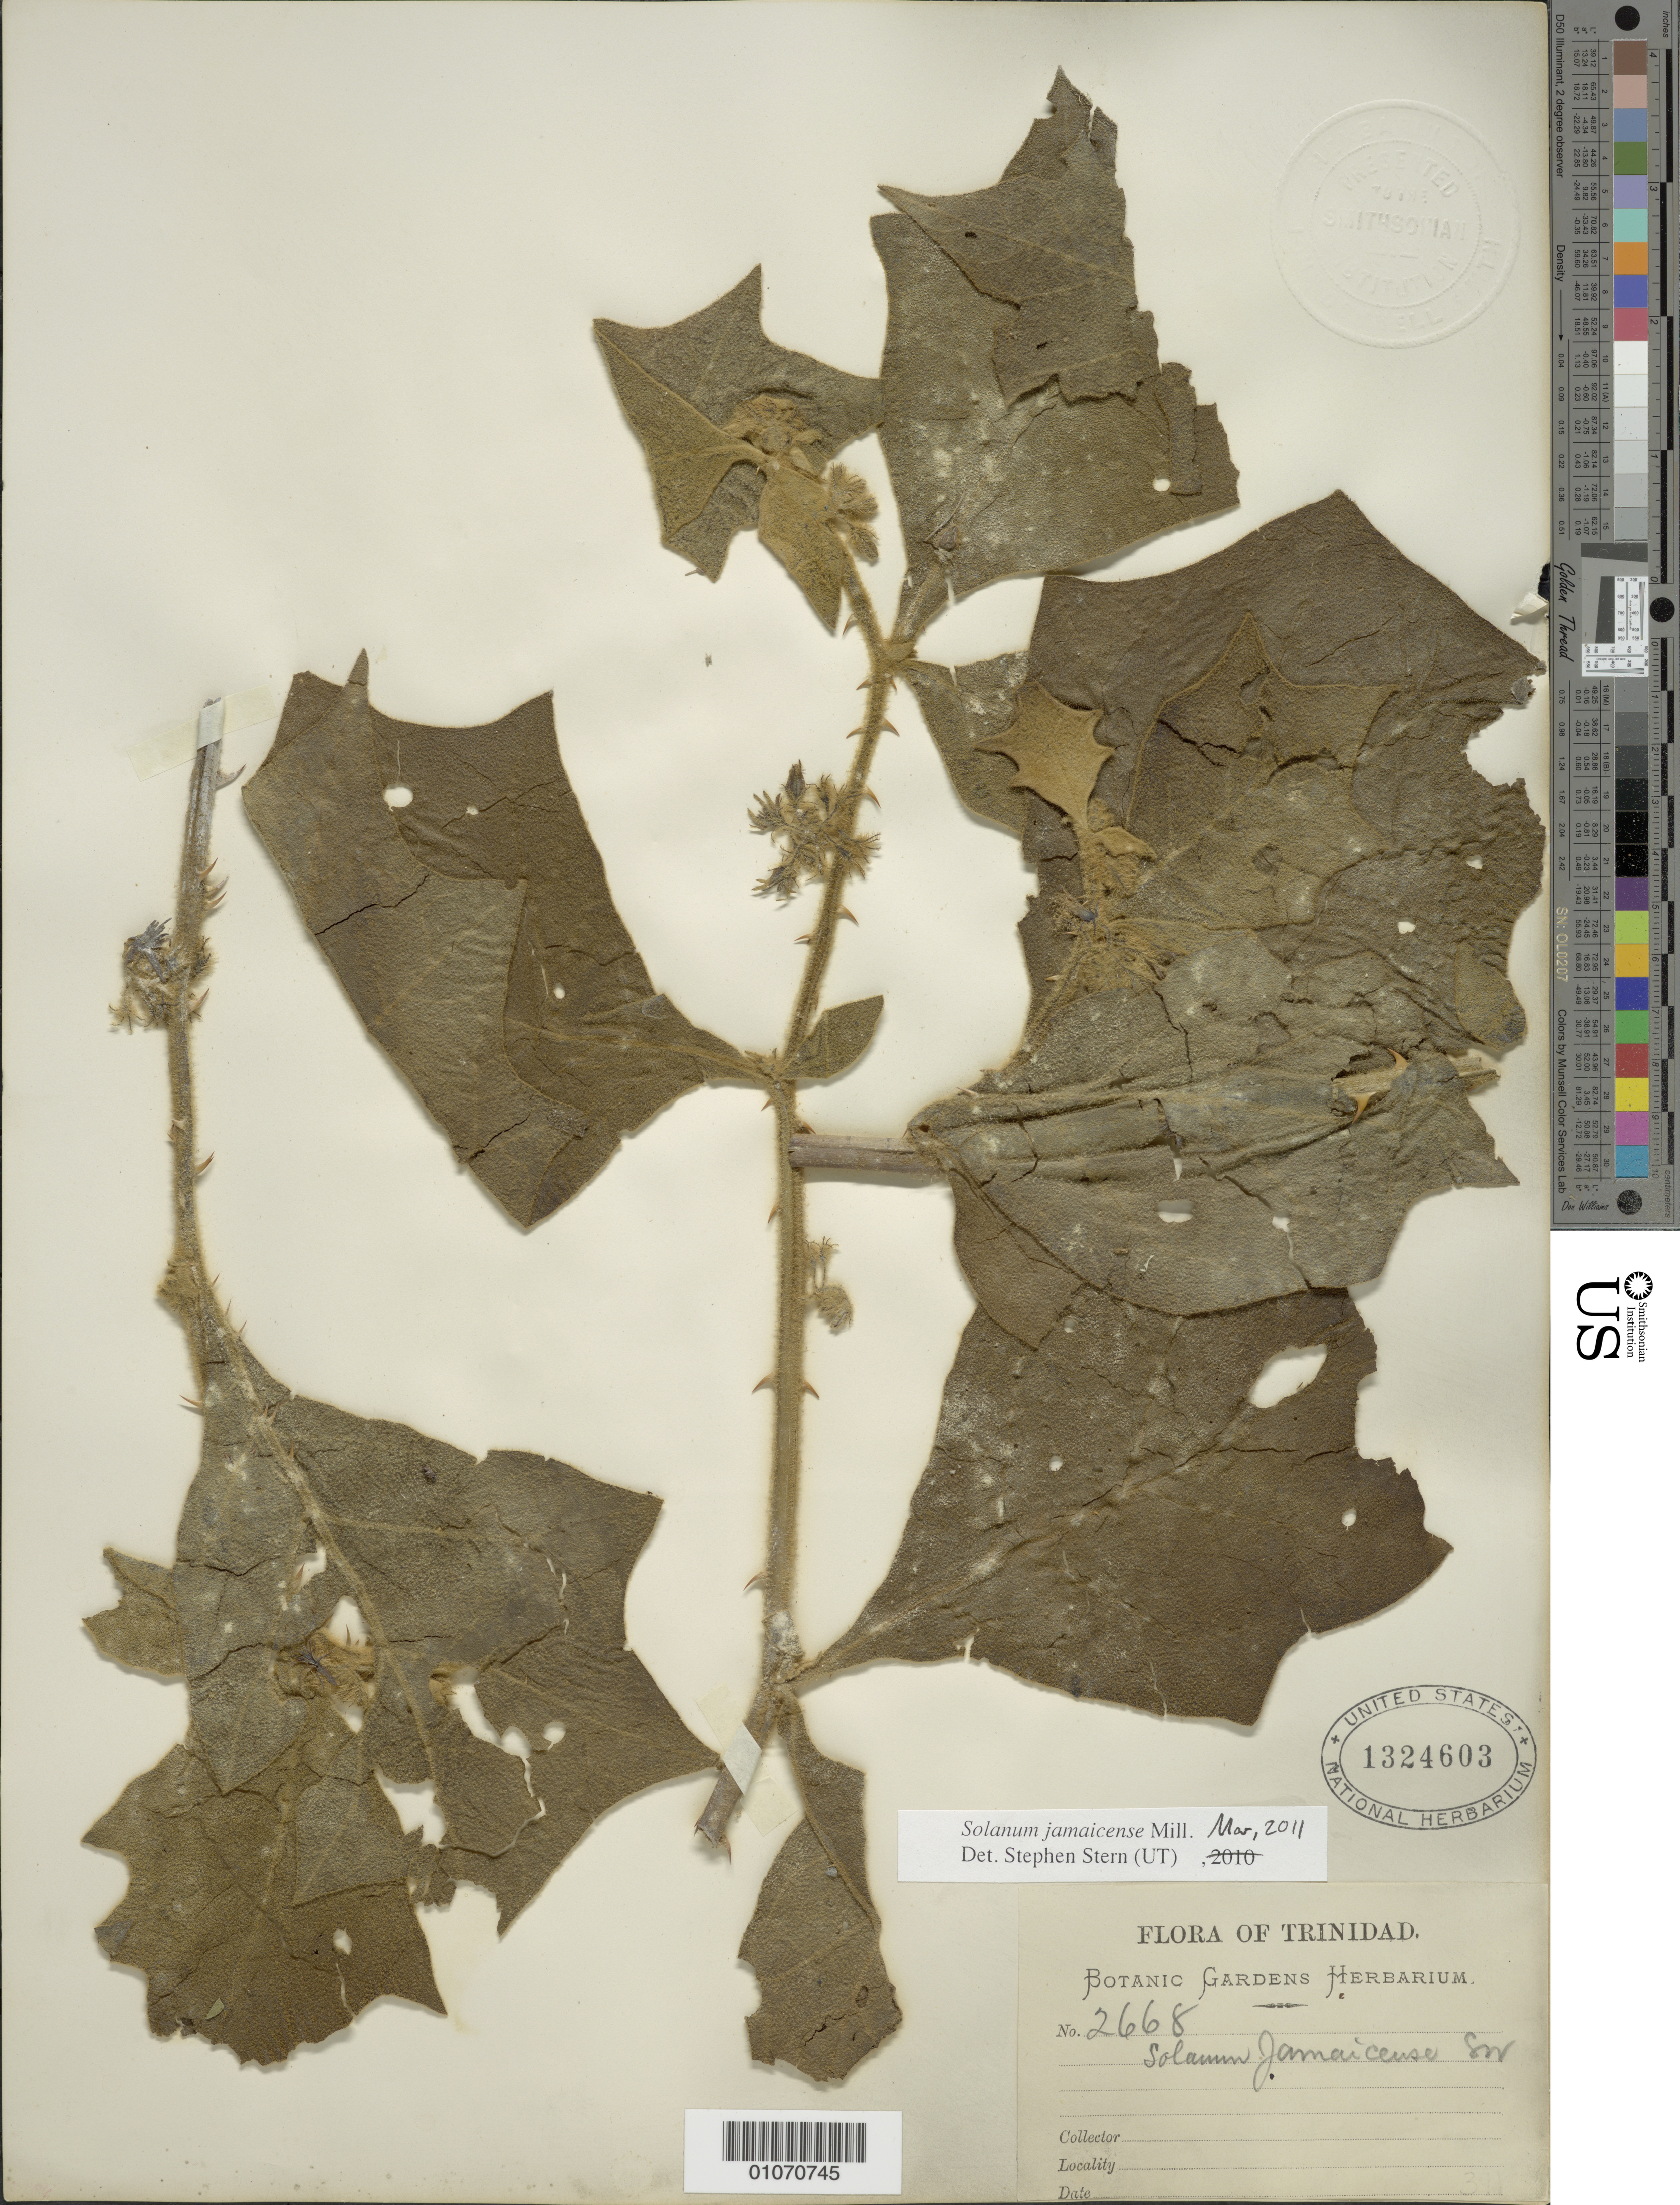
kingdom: Plantae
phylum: Tracheophyta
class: Magnoliopsida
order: Solanales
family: Solanaceae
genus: Solanum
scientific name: Solanum jamaicense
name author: Mill.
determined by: Stern, S. R., (UT)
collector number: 2668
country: Trinidad and Tobago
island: Trinidad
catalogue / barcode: US 1324603